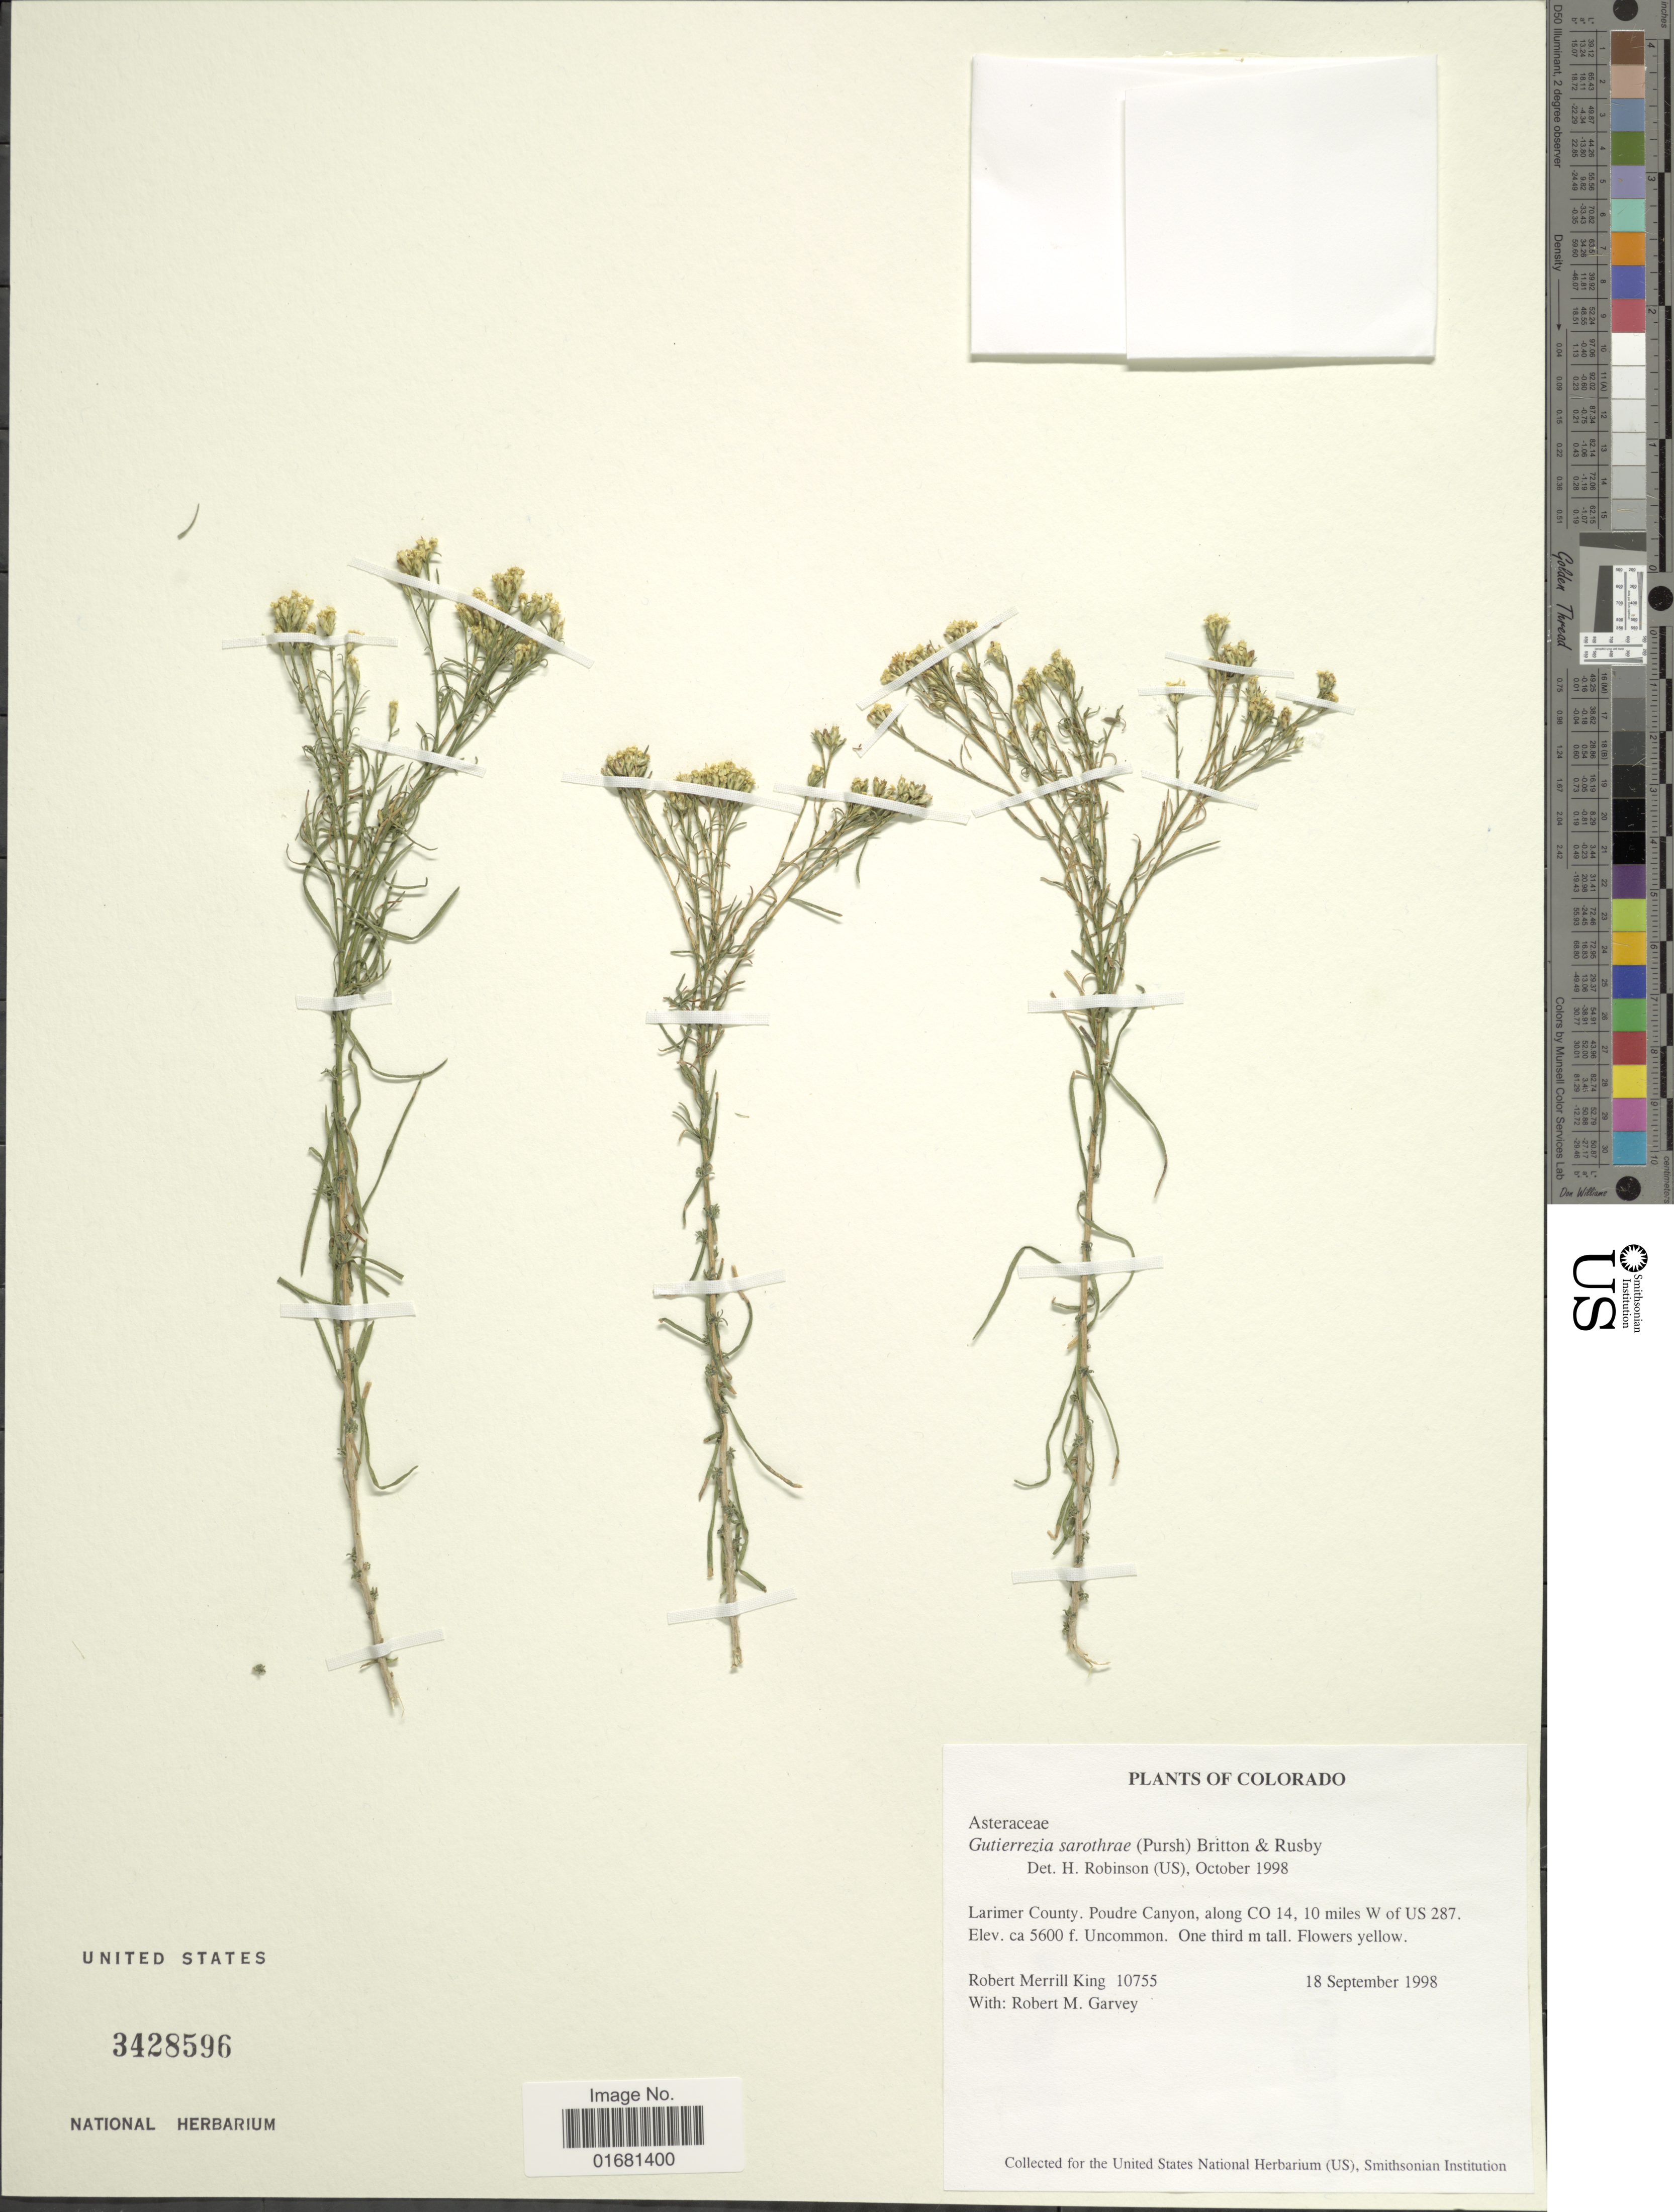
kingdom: Plantae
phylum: Tracheophyta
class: Magnoliopsida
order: Asterales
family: Asteraceae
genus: Gutierrezia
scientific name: Gutierrezia sarothrae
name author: (Pursh) Britton & Rusby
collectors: R. M. King & R. Garvey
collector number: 10755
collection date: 1998-09-18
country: United States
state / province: Colorado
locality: Colorado. Larimer County. Poudre Canyon, along CO 14, 10 miles W of US 287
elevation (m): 1707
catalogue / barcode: US 3428596